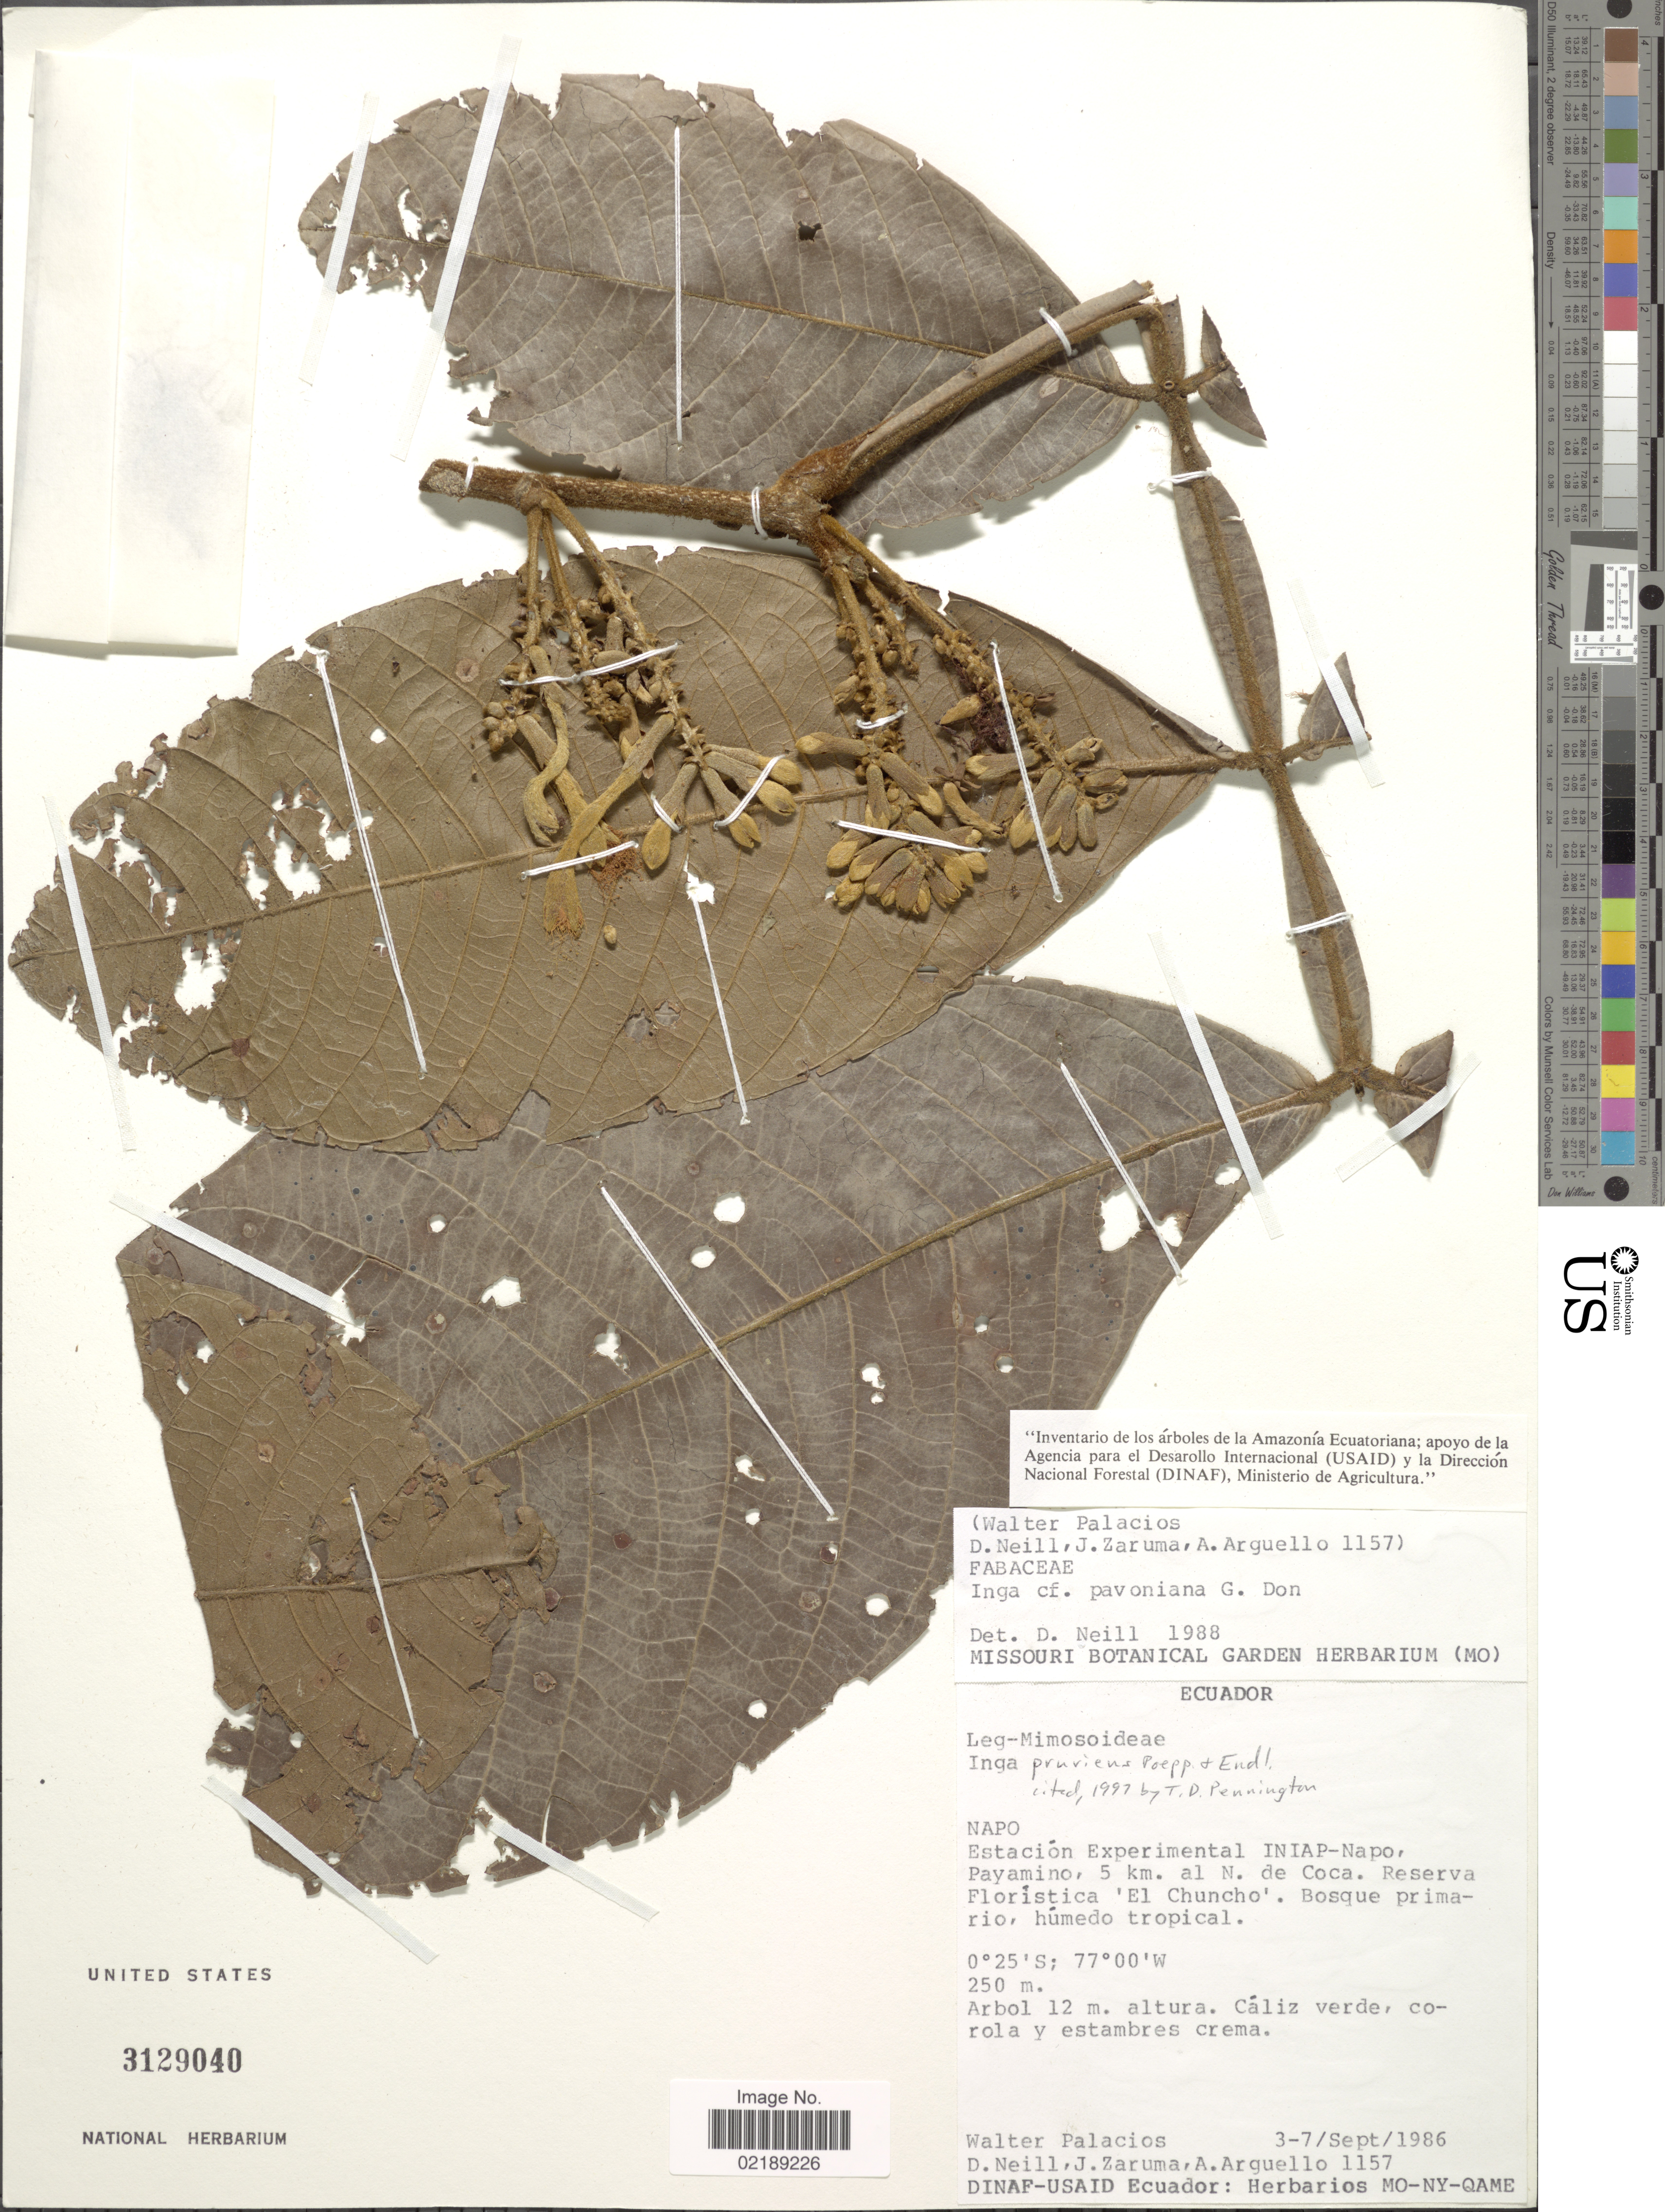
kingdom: Plantae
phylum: Tracheophyta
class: Magnoliopsida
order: Fabales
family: Fabaceae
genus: Inga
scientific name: Inga pruriens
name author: Poepp.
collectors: W. Palacios, D. Neill, J. Zaruma & A. Arguello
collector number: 1157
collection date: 1986-09-03/1986-09-07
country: Ecuador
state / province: Napo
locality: Estacion Experimental INIAP-Napo, Payamino, 5 km. al N. de Coca, Reserva Floristica 'El Chuncho'.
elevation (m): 250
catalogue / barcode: US 3129040